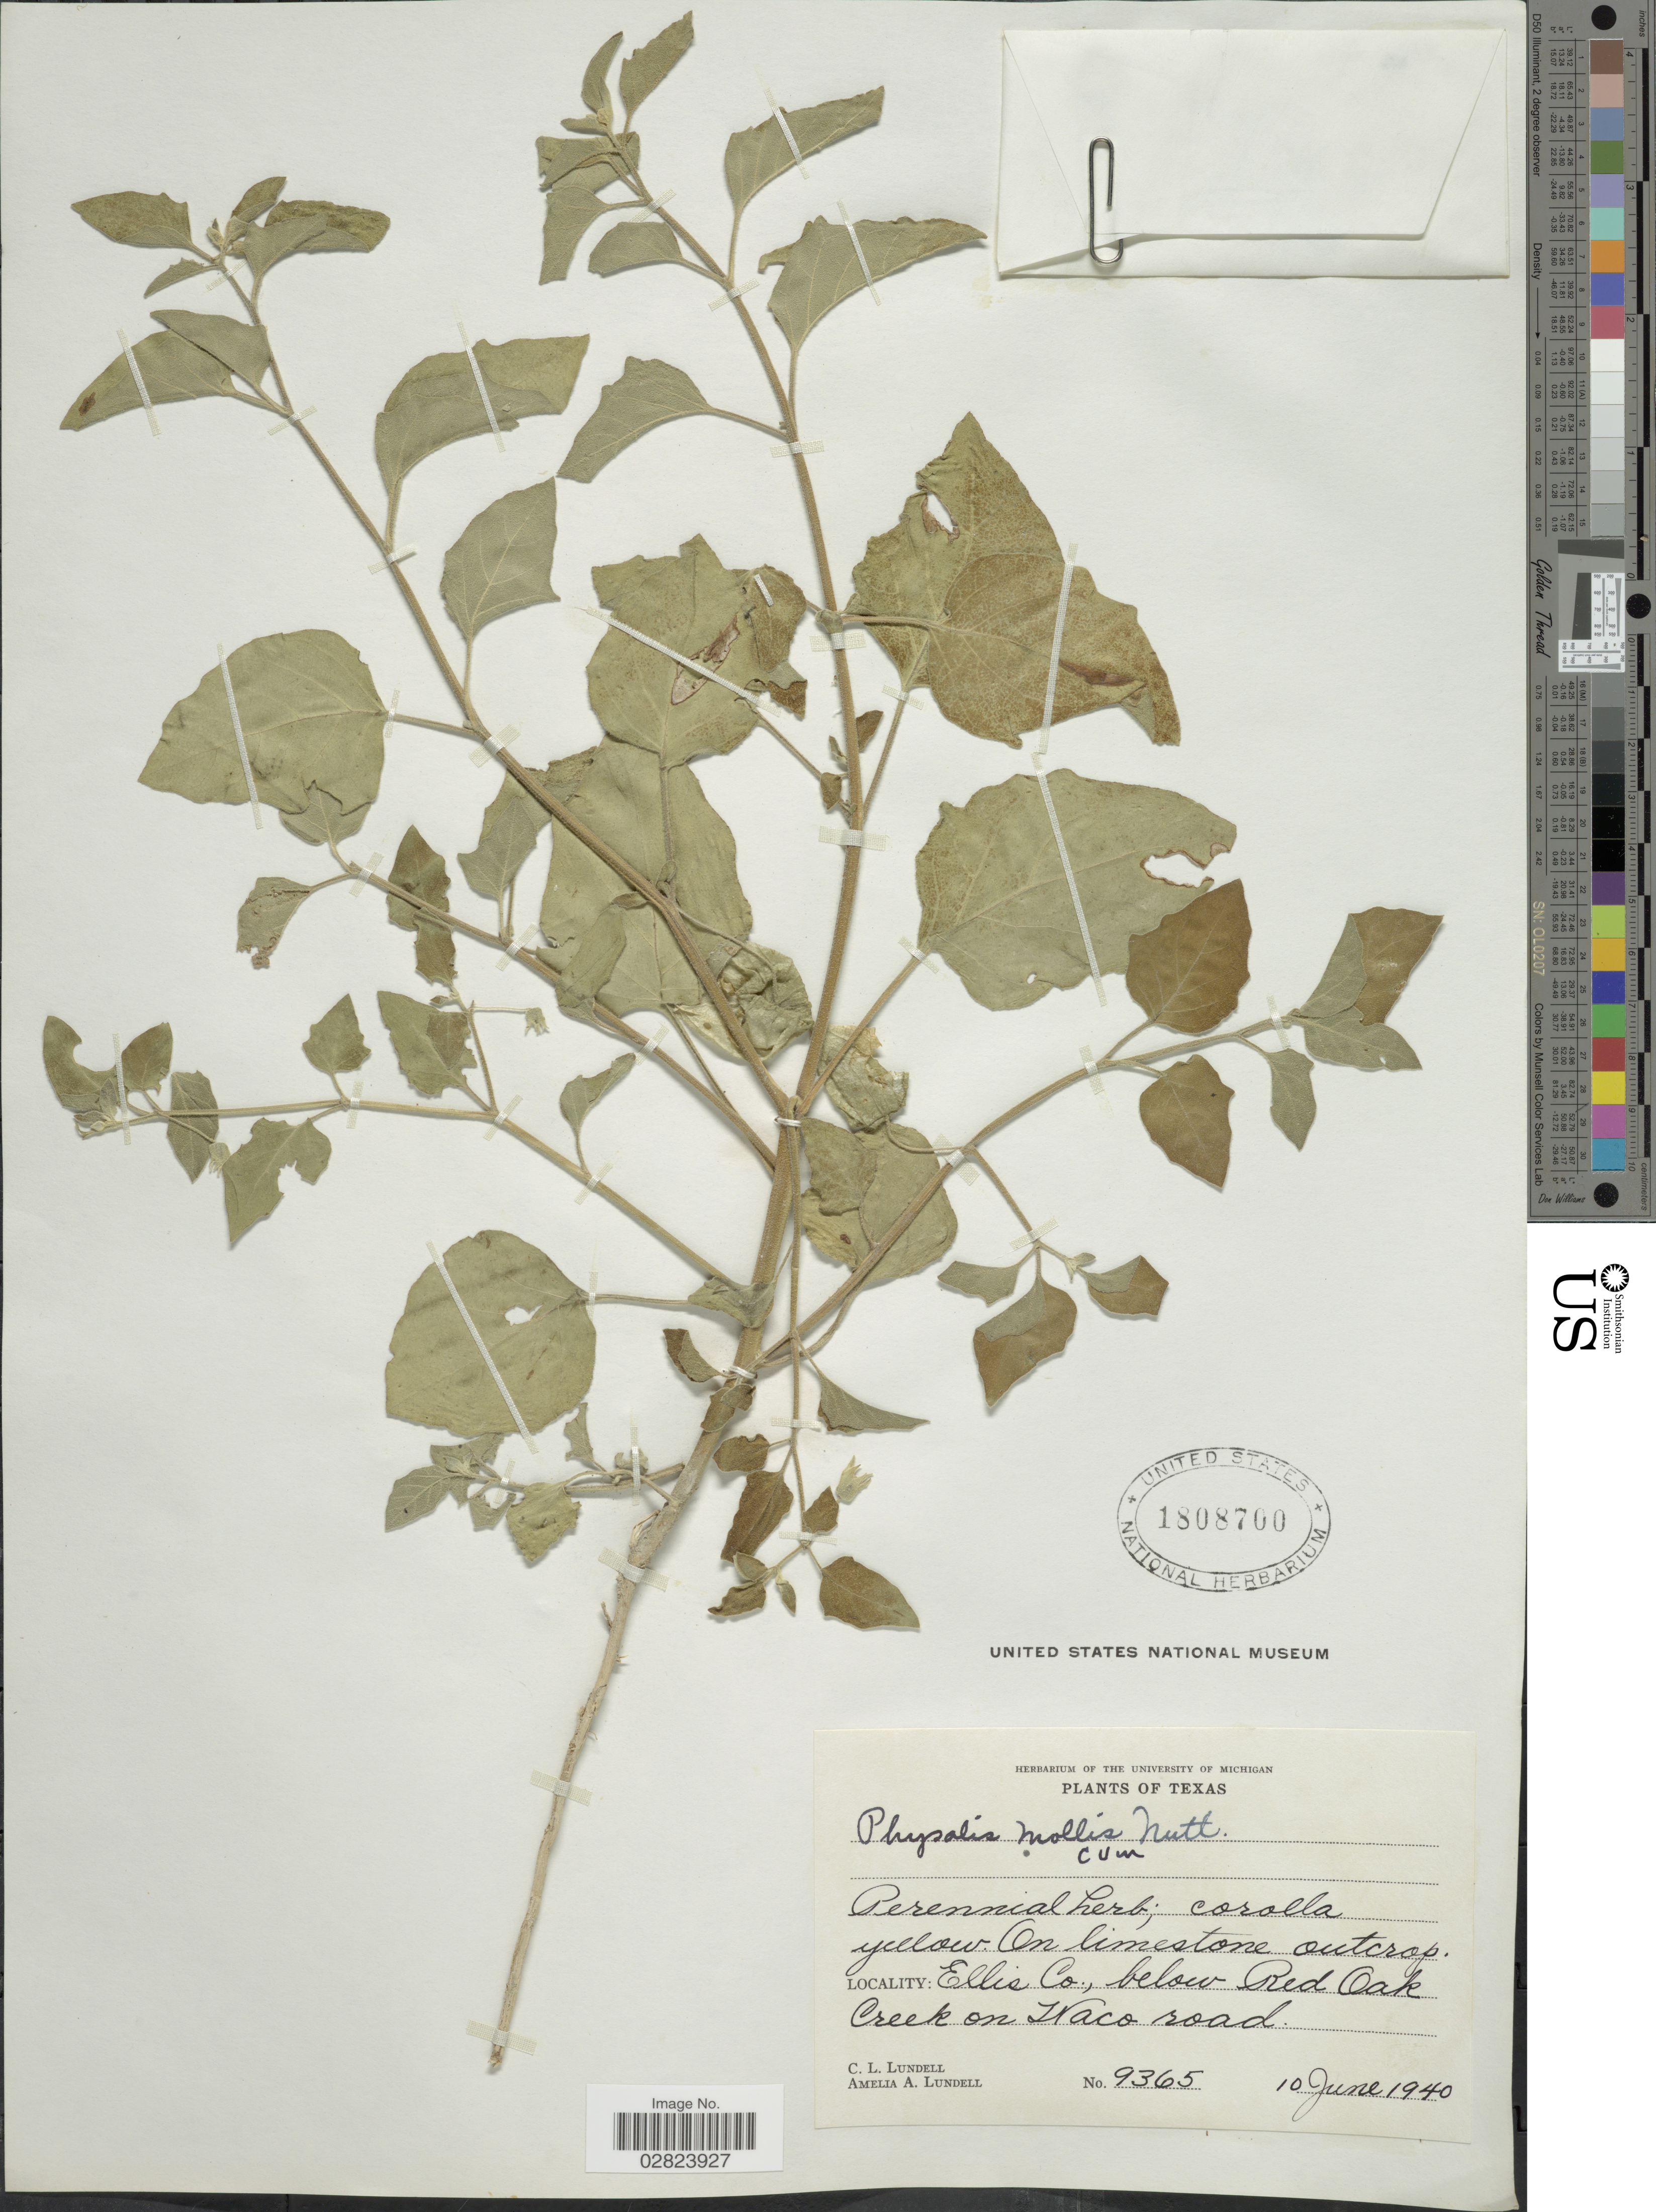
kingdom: Plantae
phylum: Tracheophyta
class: Magnoliopsida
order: Solanales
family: Solanaceae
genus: Physalis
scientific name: Physalis mollis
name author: Nutt.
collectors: C. L. Lundell & A. A. Lundell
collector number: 9365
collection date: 1940-06-10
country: United States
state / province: Texas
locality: Ellis Co., below Red Oak Creek on Itaco road.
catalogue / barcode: US 1808700